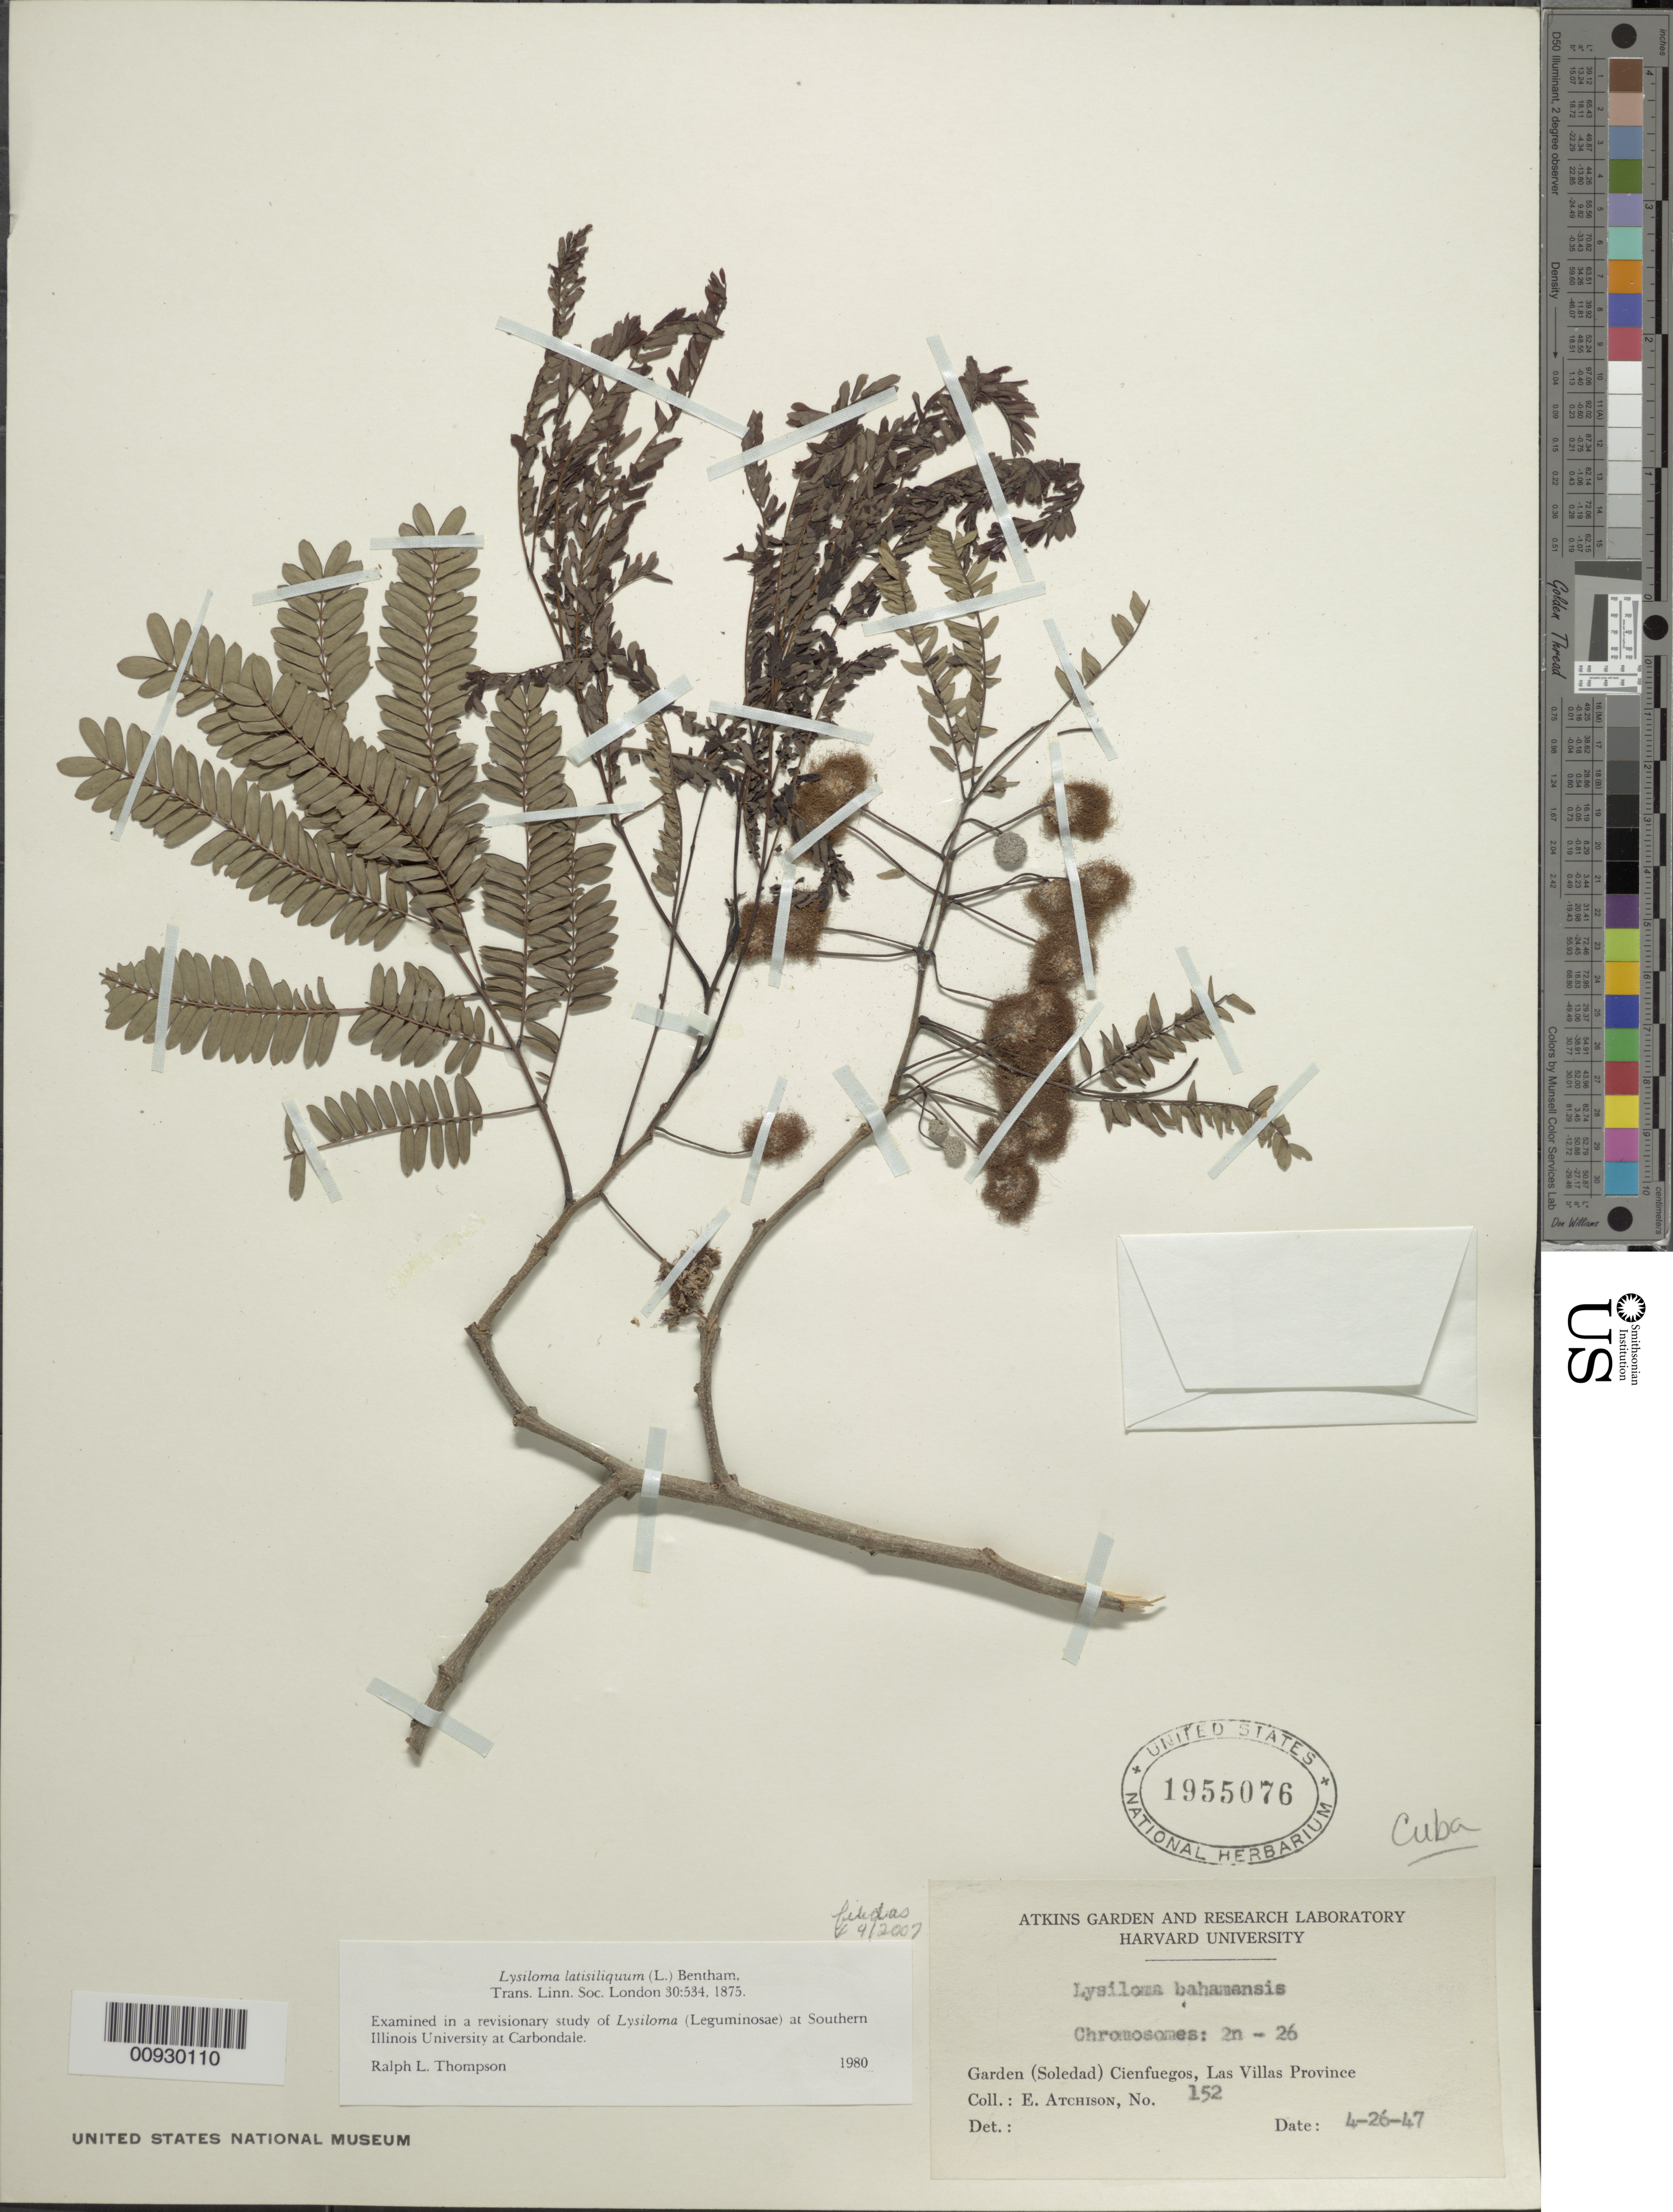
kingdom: Plantae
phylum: Tracheophyta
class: Magnoliopsida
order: Fabales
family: Fabaceae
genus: Lysiloma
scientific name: Lysiloma latisiliquum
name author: (L.) Benth.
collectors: E. Atchison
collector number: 152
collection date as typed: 26 Apr 1947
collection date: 1947-04-26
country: Cuba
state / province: Cienfuegos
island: Cuba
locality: Garden (Soledad) Cienfuegos, Las Villas Province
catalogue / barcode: US 1955076